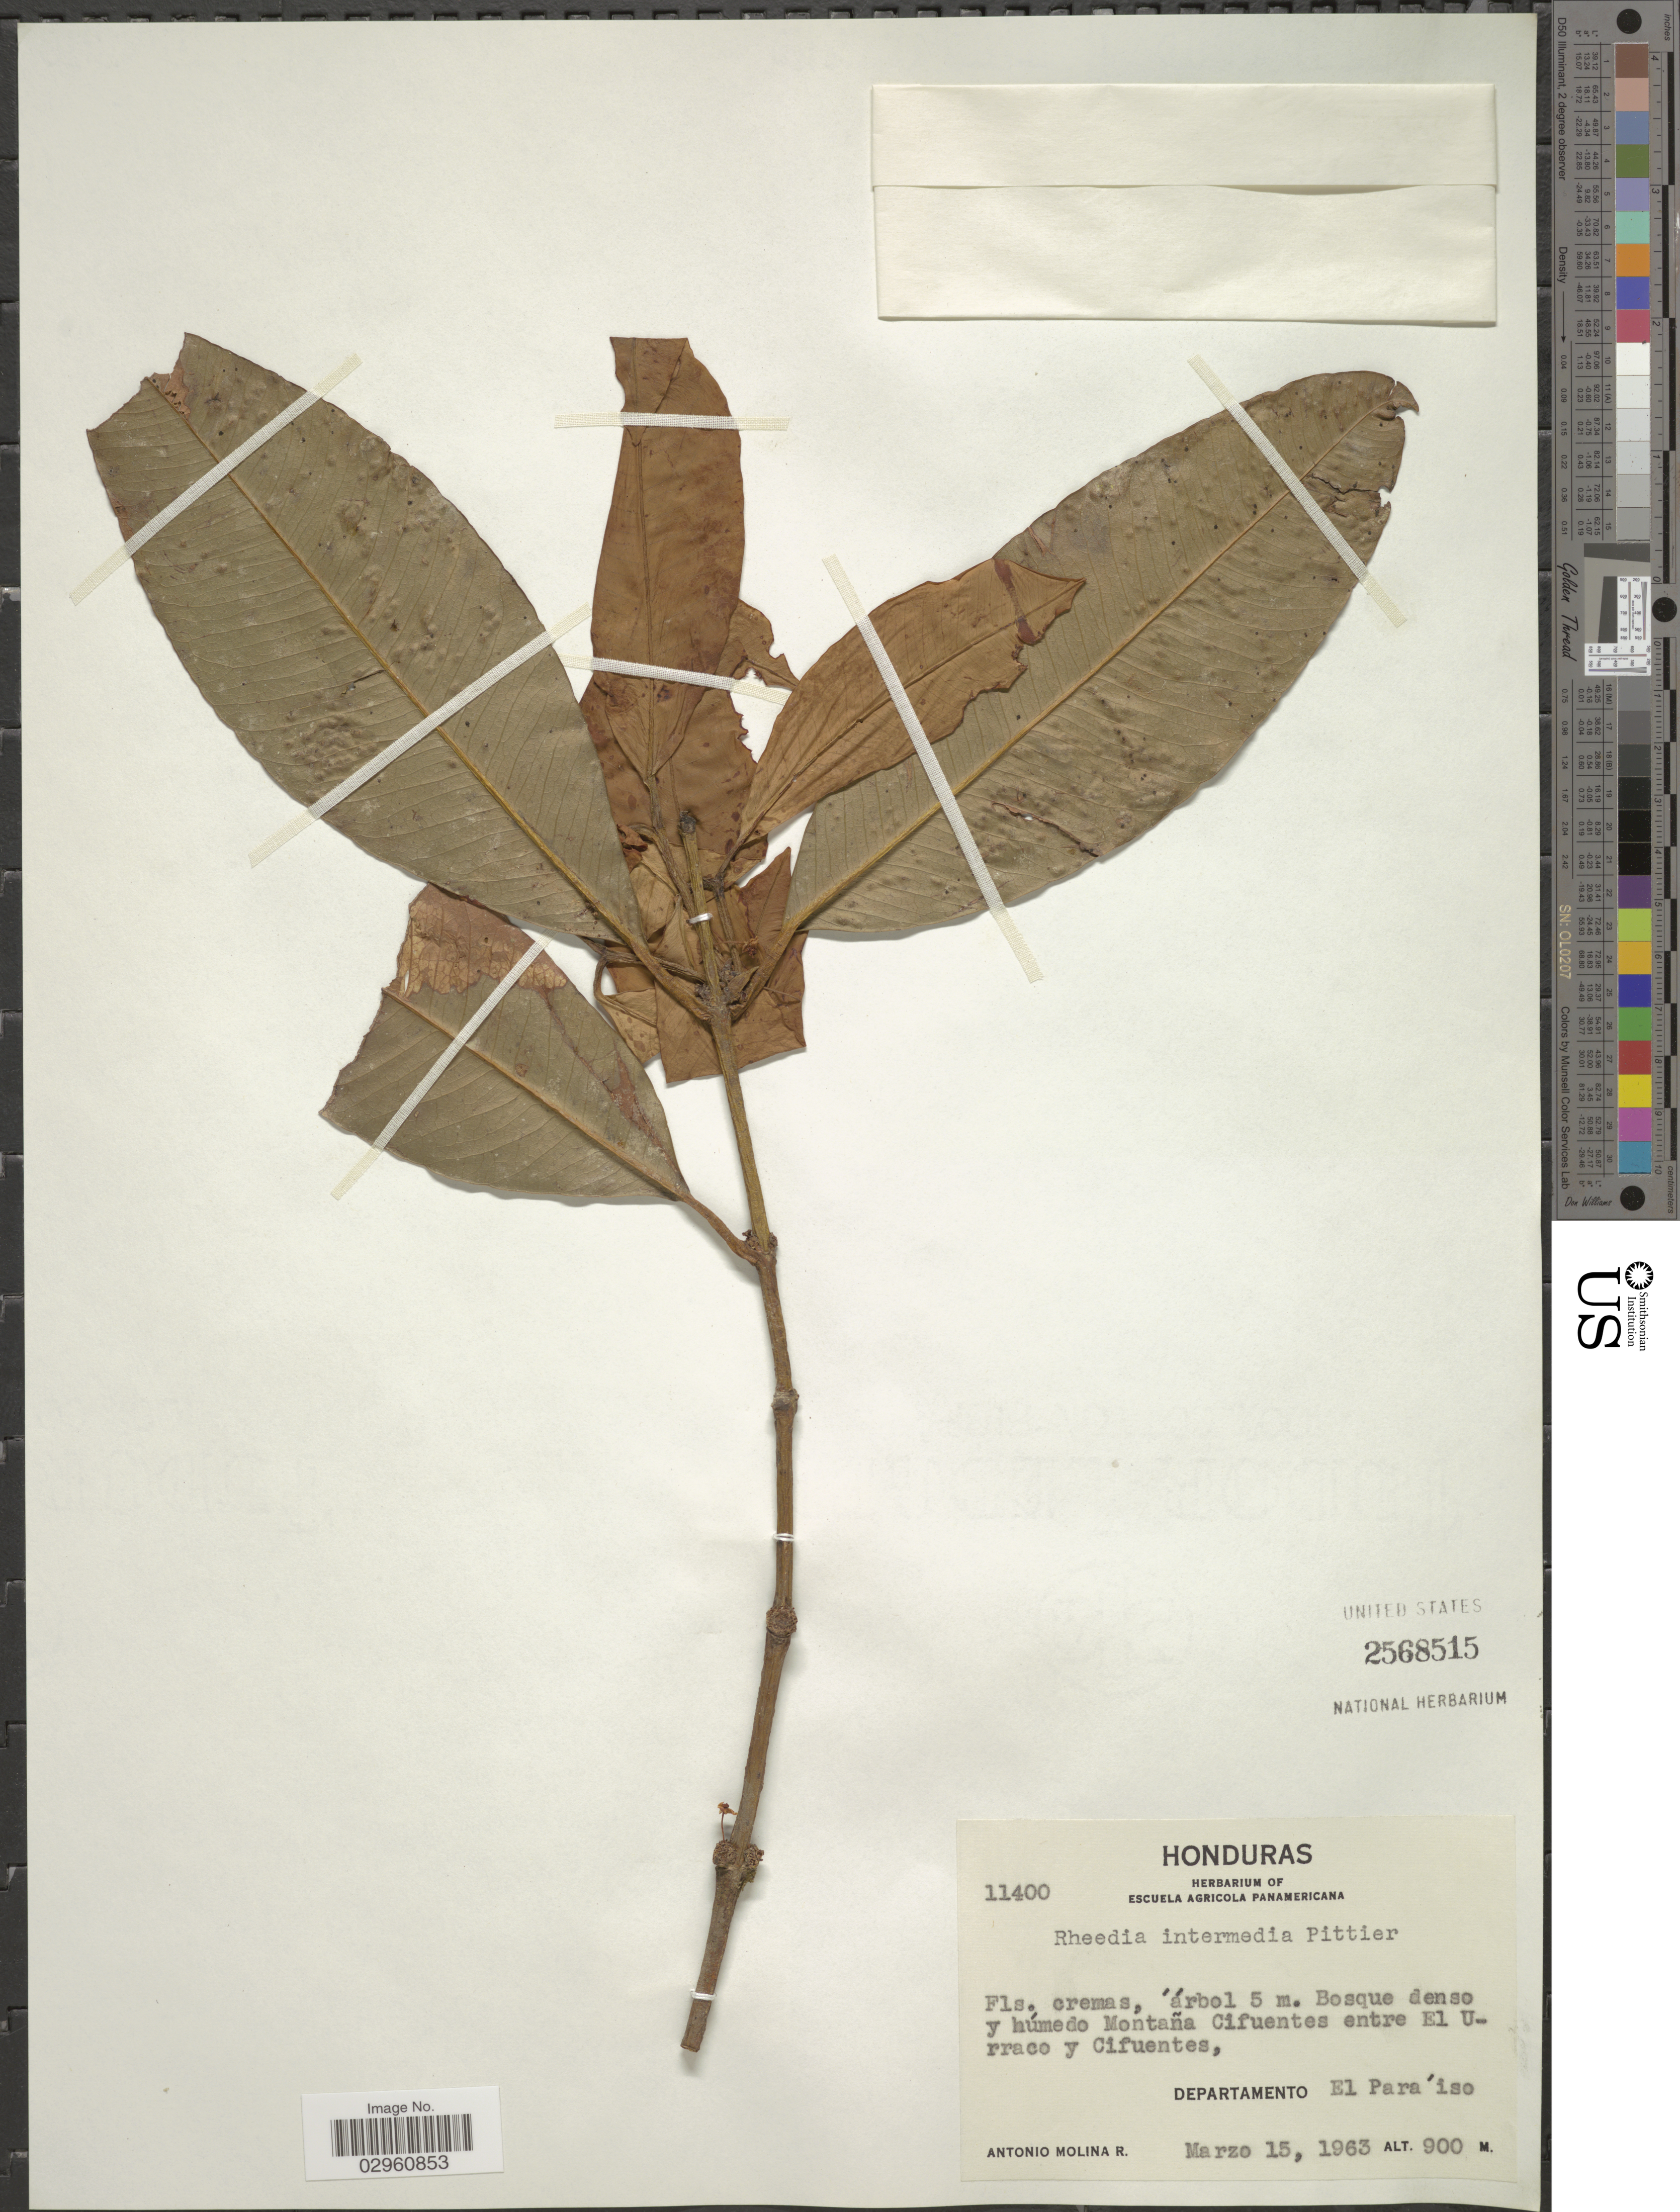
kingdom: Plantae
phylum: Tracheophyta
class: Magnoliopsida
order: Malpighiales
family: Clusiaceae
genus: Garcinia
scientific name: Garcinia intermedia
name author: (Pittier) Hammel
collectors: A. Molina R.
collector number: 11400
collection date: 1963-03-15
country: Honduras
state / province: El Paraíso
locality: Montaña Cifuentes entre El Urraco y Cifuentes. Departamento El Paraíso.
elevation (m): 900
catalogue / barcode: US 2568515